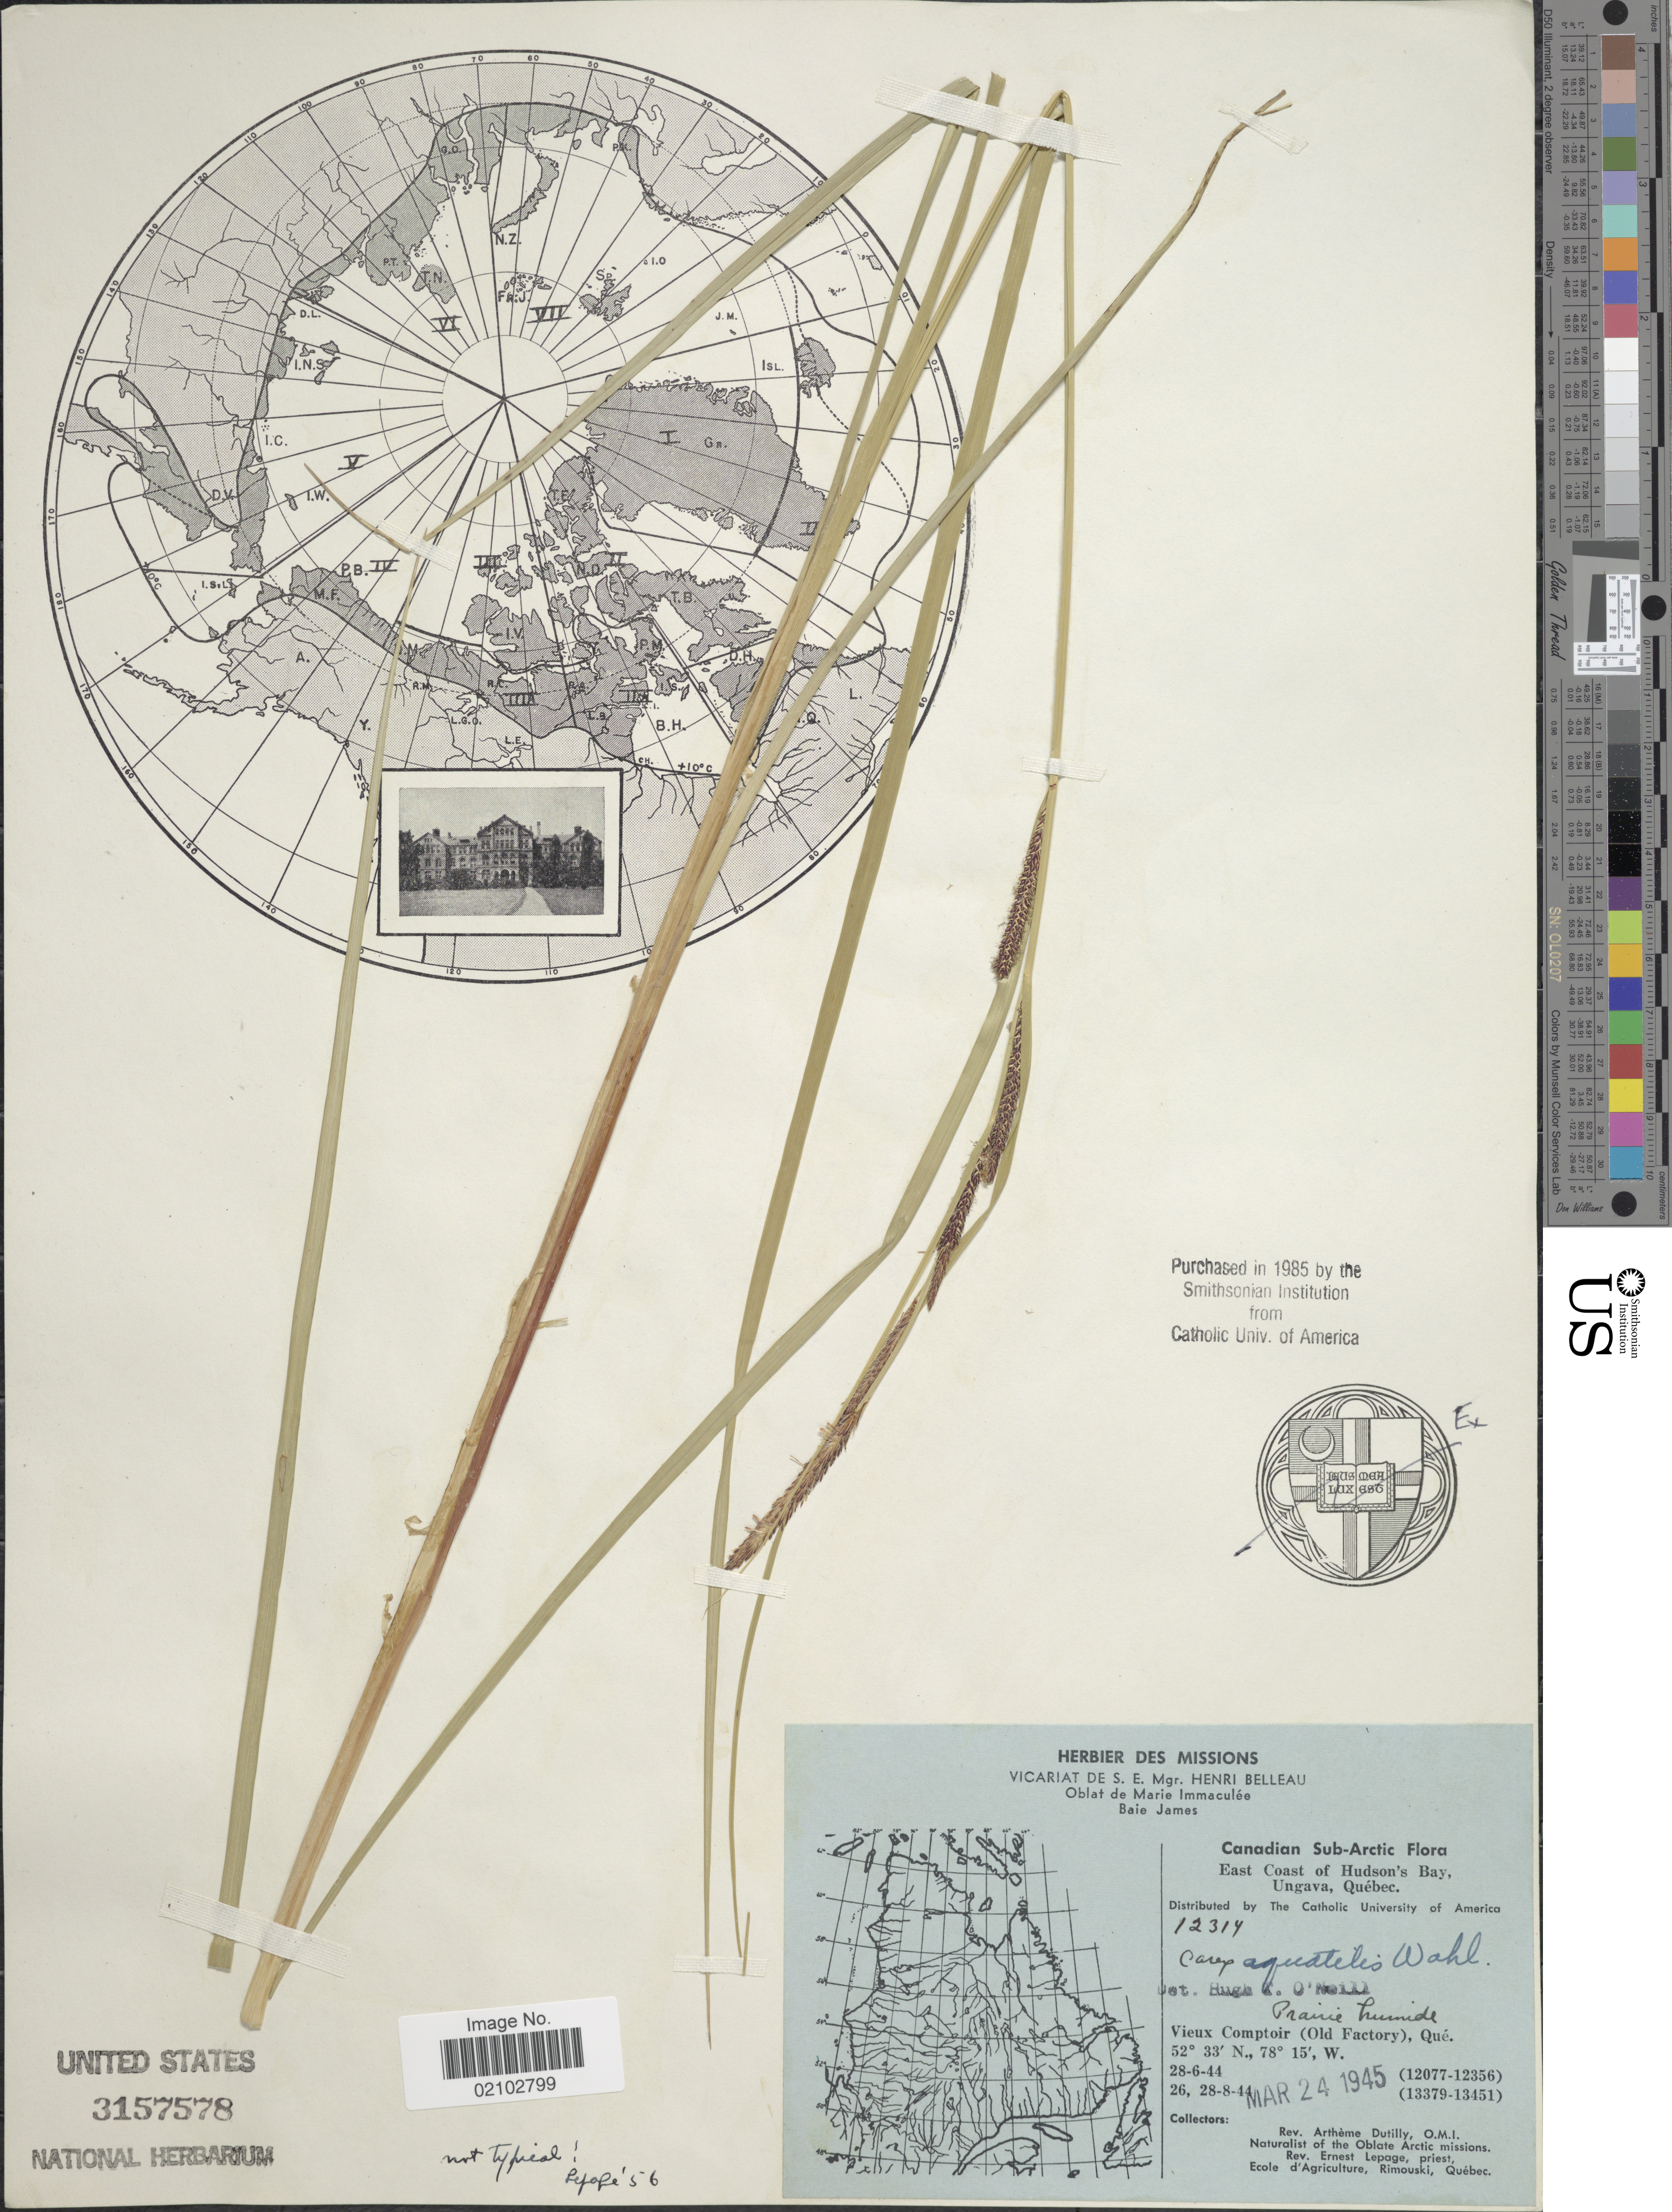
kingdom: Plantae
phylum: Tracheophyta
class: Liliopsida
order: Poales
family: Cyperaceae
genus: Carex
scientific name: Carex aquatilis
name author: Wahlenb.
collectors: A. Dutilly & E. Lepage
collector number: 12314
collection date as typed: Transcribed d/m/y: 28/6/44 to 28/8/44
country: Canada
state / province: Quebec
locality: Canadian Sub-Arctic, East Coast of Hudson's Bay, Vieux Comptoir (Old Factory).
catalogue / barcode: US 3157578